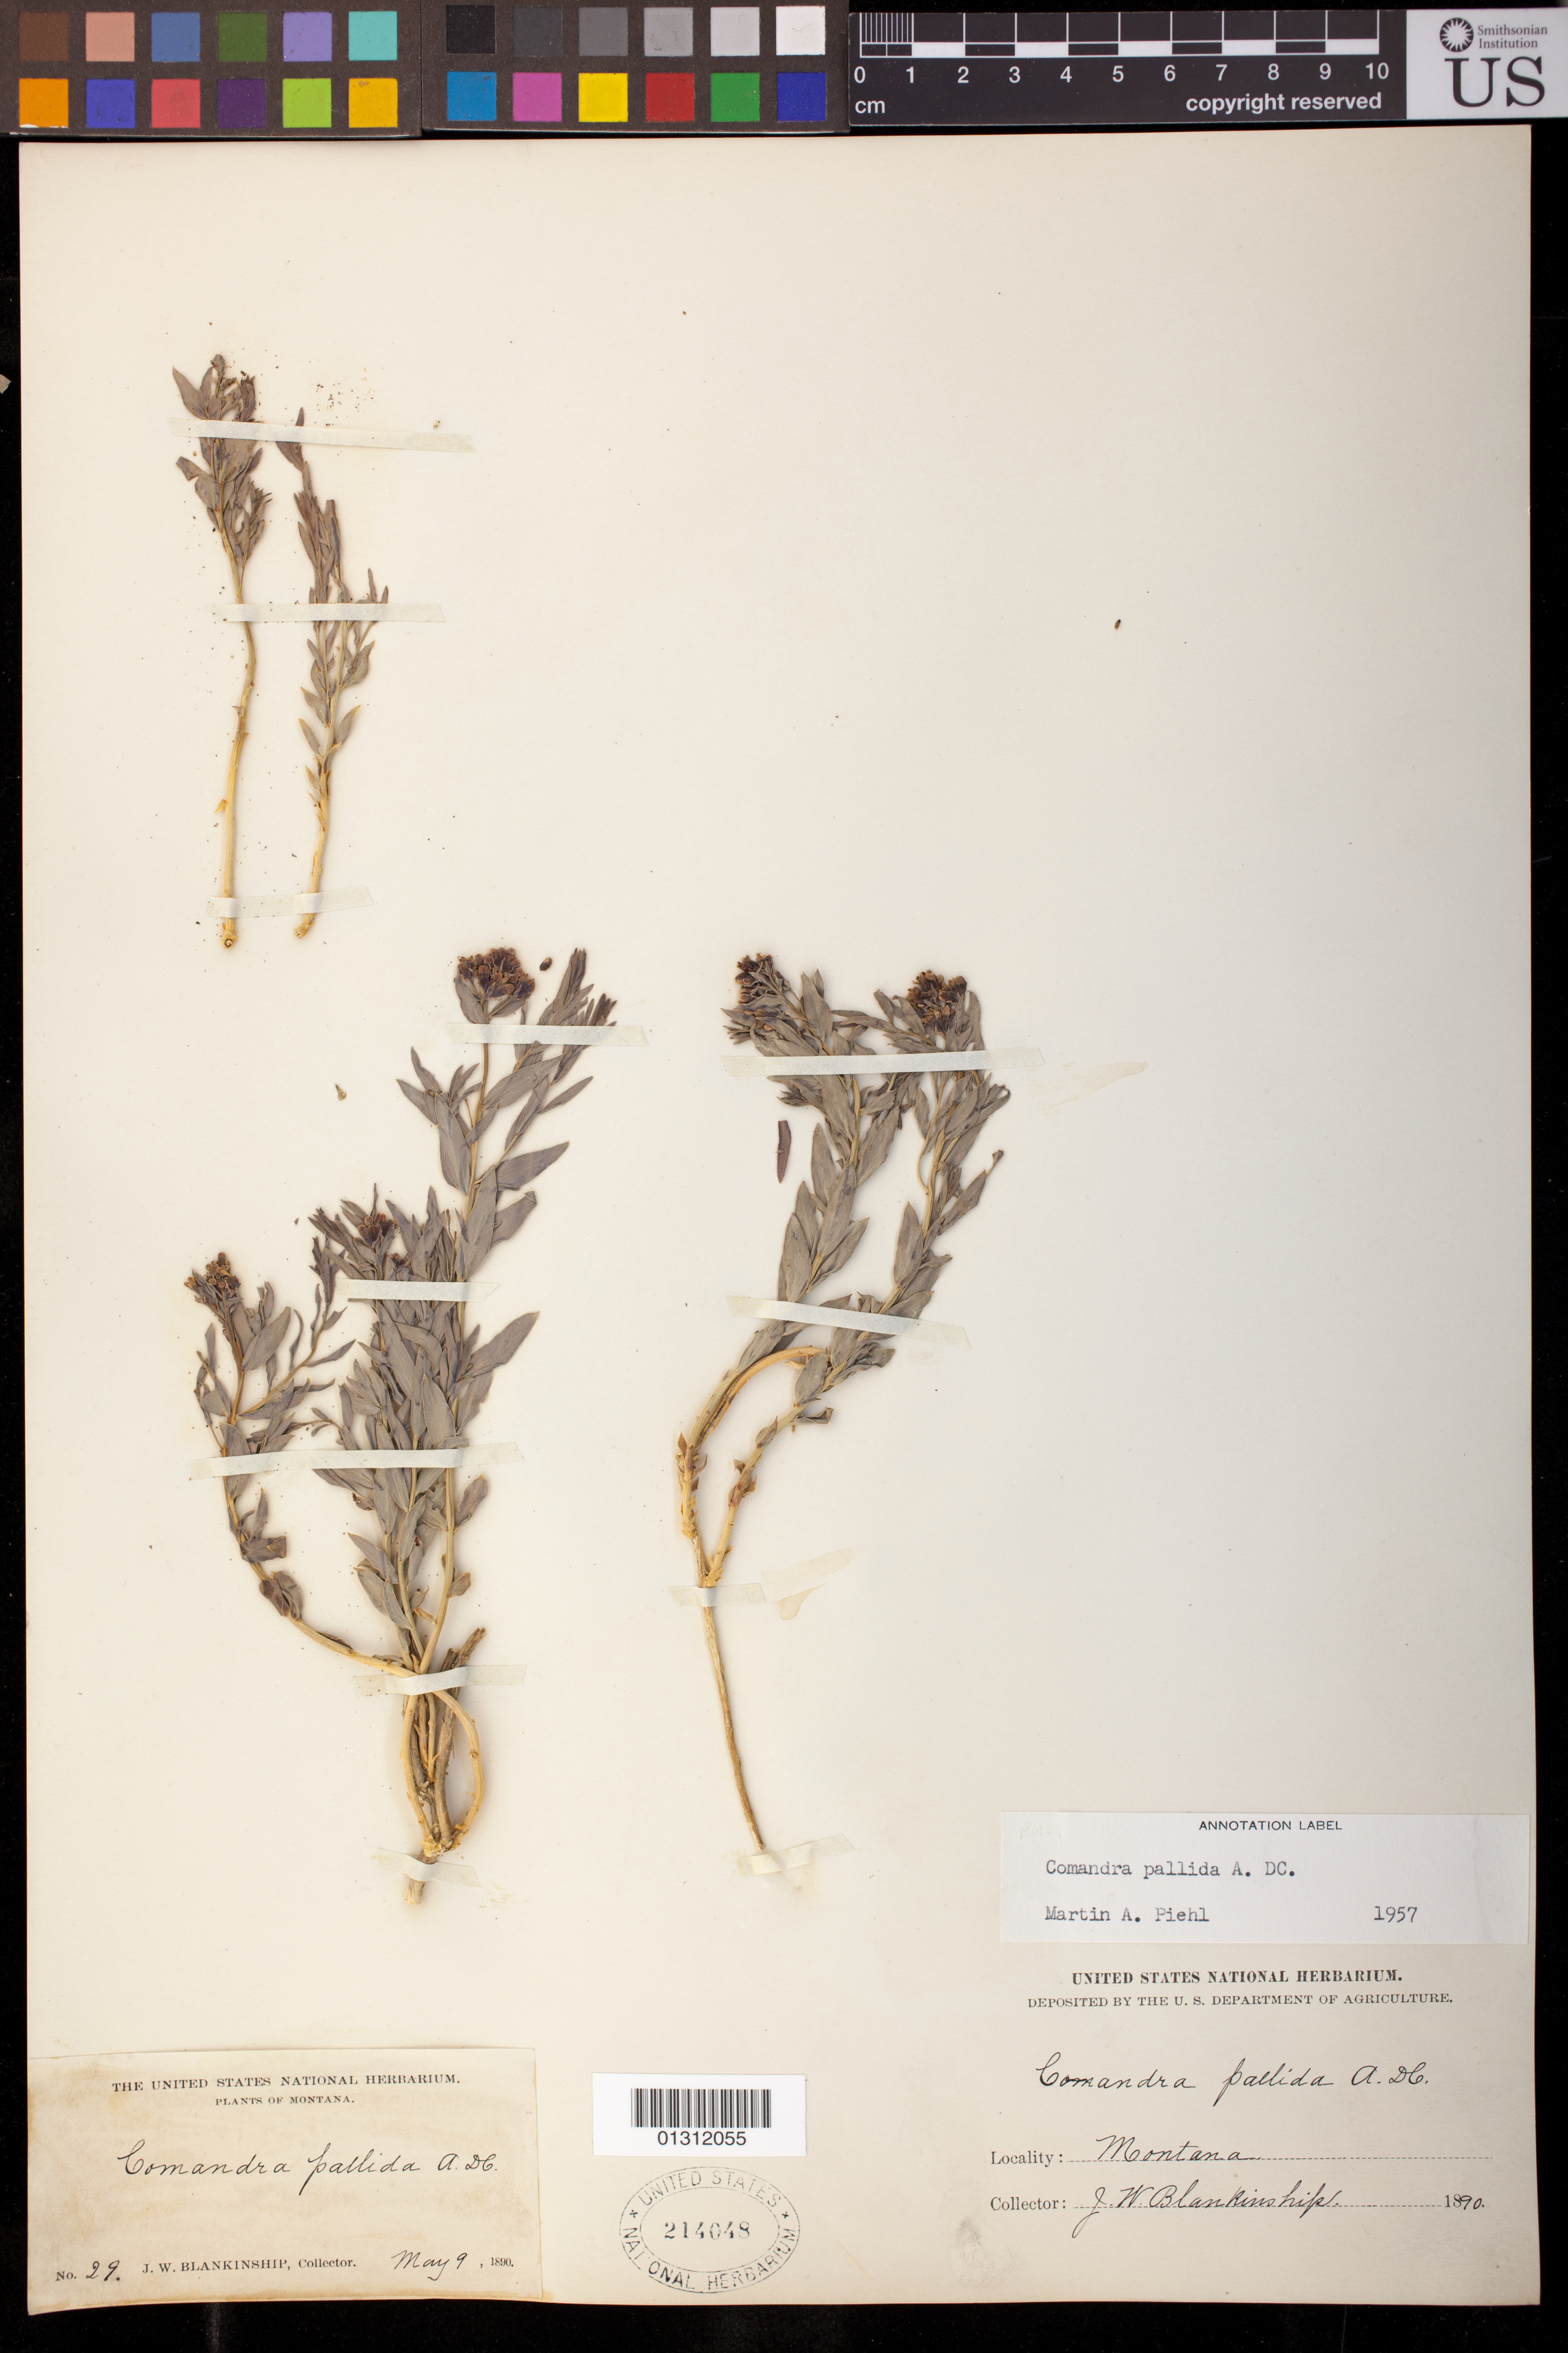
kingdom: Plantae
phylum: Tracheophyta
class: Magnoliopsida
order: Santalales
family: Comandraceae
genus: Comandra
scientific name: Comandra pallida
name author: A. DC.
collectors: J. W. Blankinship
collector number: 29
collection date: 1890-05-09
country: United States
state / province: Montana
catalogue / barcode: US 214048